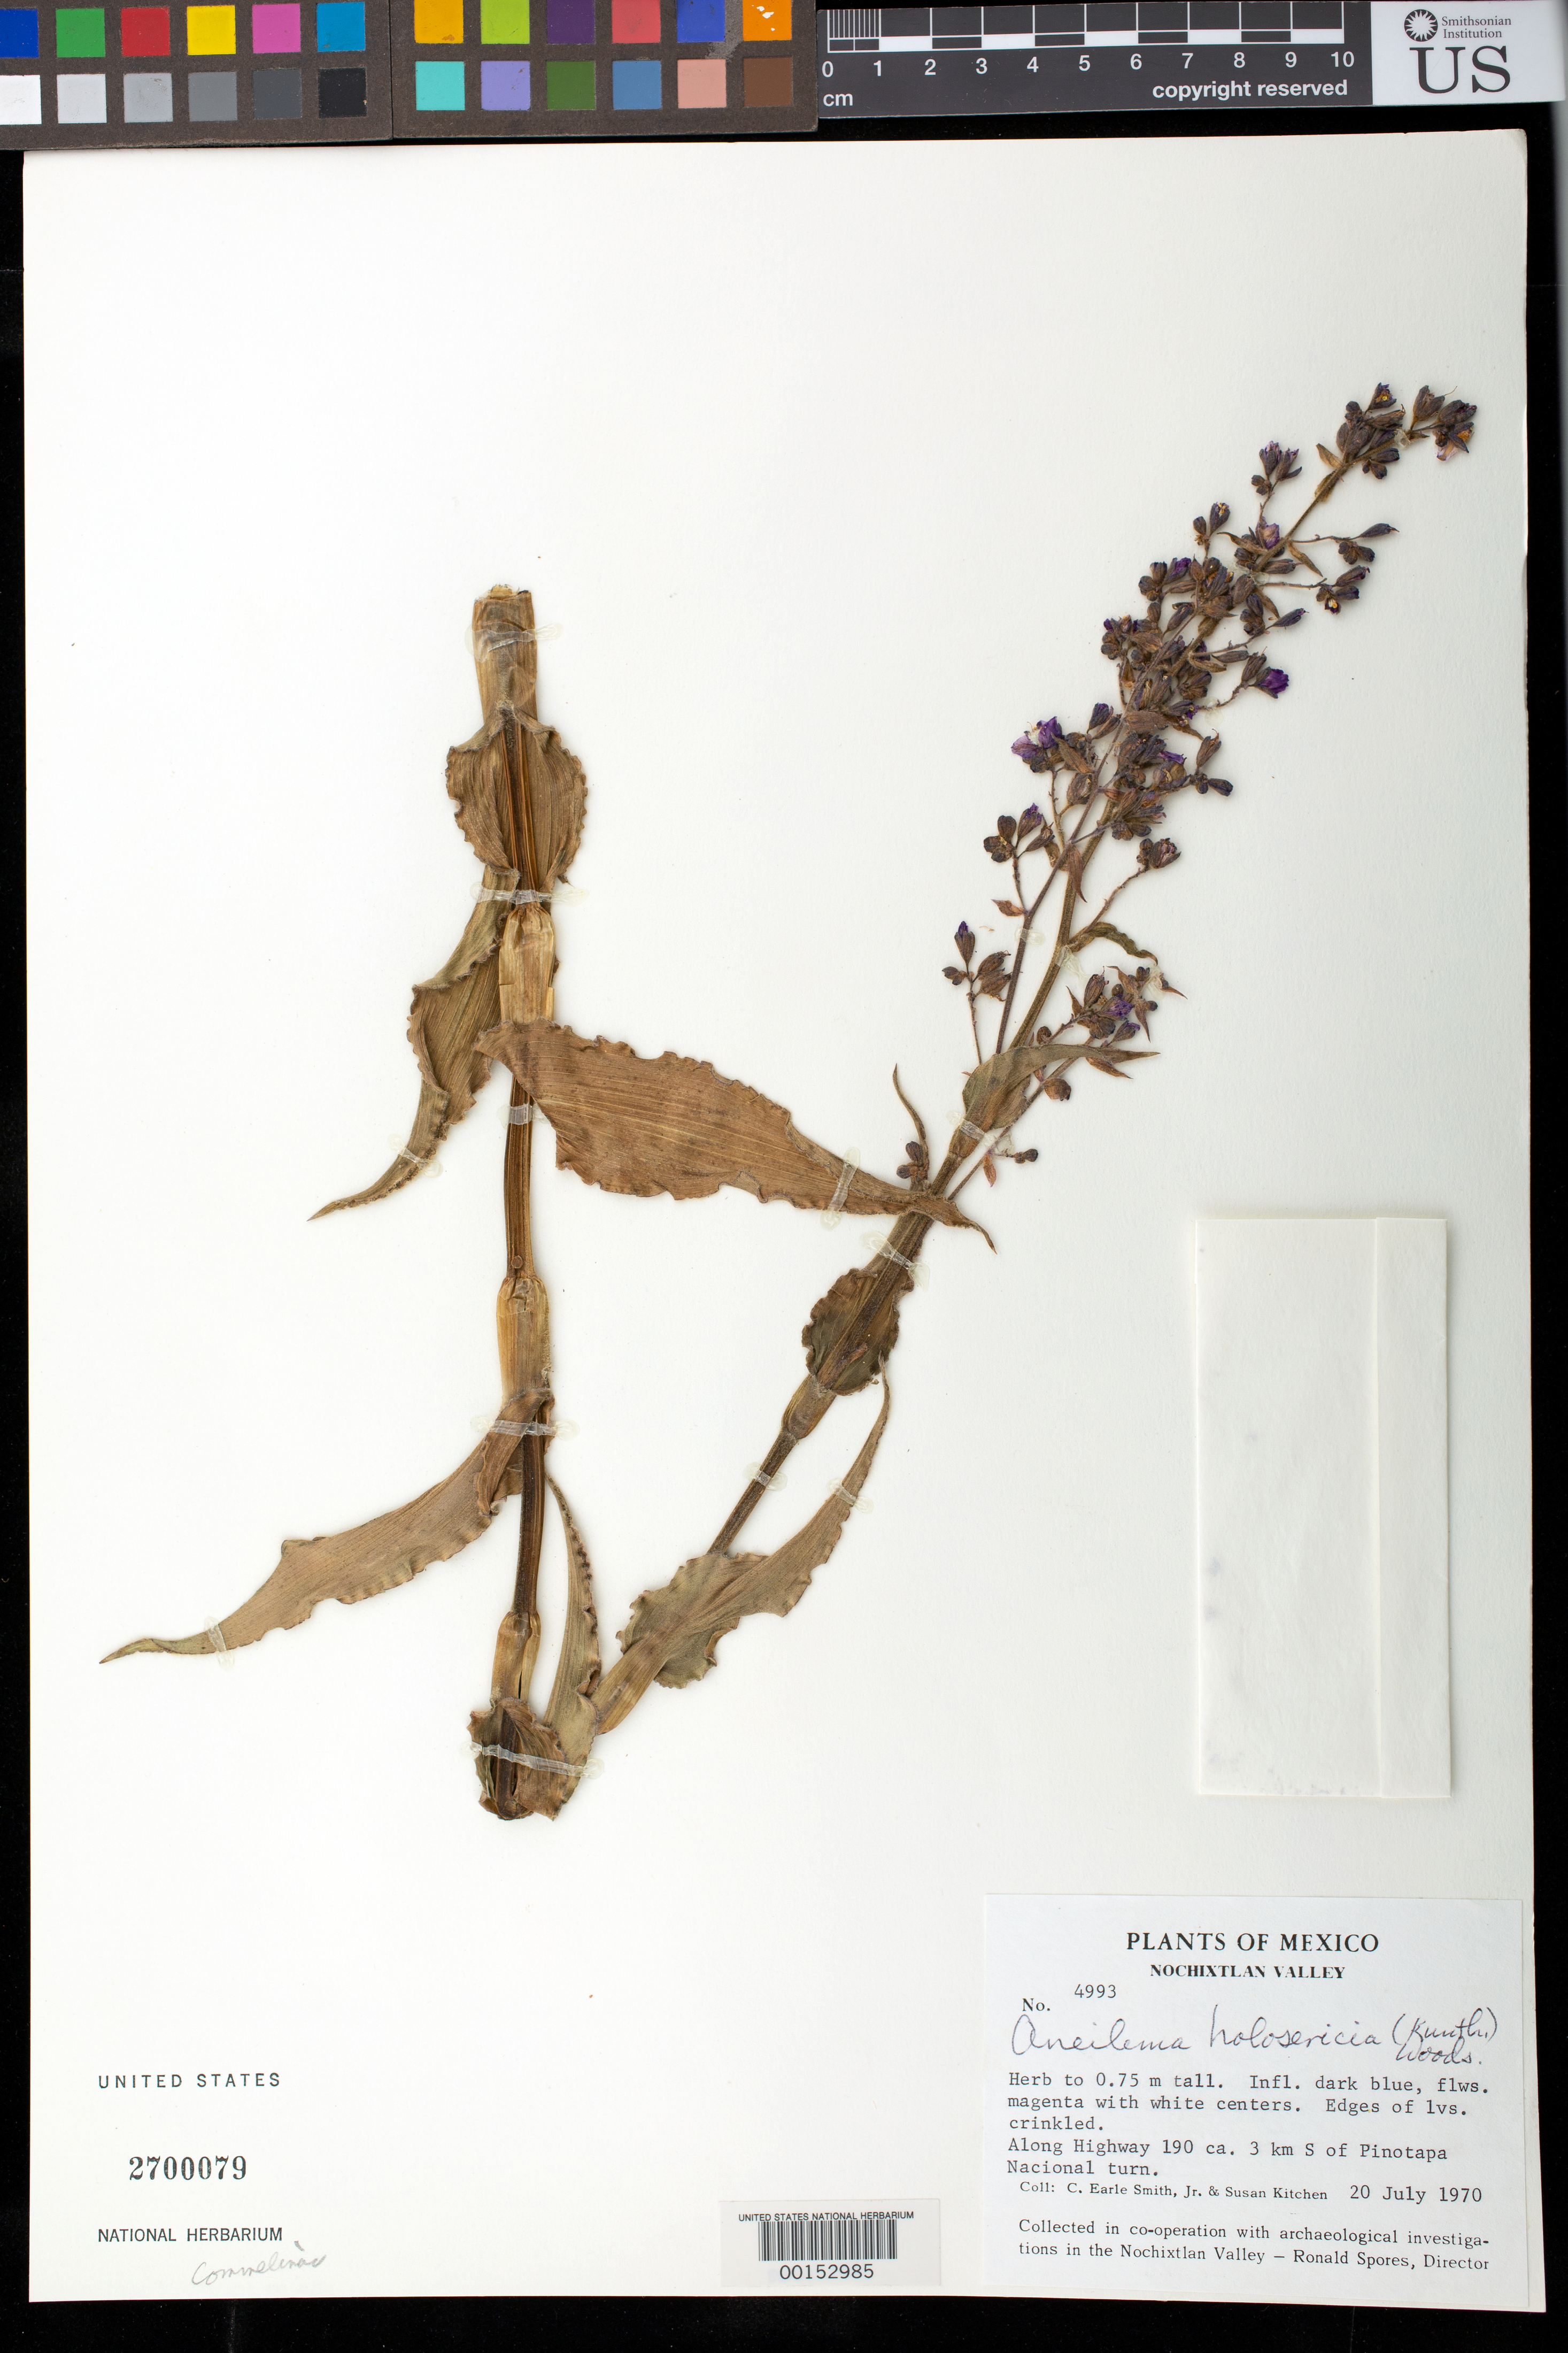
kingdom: Plantae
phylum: Tracheophyta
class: Liliopsida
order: Commelinales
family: Commelinaceae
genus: Thyrsanthemum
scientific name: Thyrsanthemum floribundum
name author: (M. Martens & Galeotti) Pichon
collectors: C. E. Smith Jr. & S. Kitchen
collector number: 4993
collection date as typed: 20 Jul 1970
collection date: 1970-07-20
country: Mexico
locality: S of pinotapa nacional turn, nochixtlan valley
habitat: Along hwy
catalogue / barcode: US 2700079